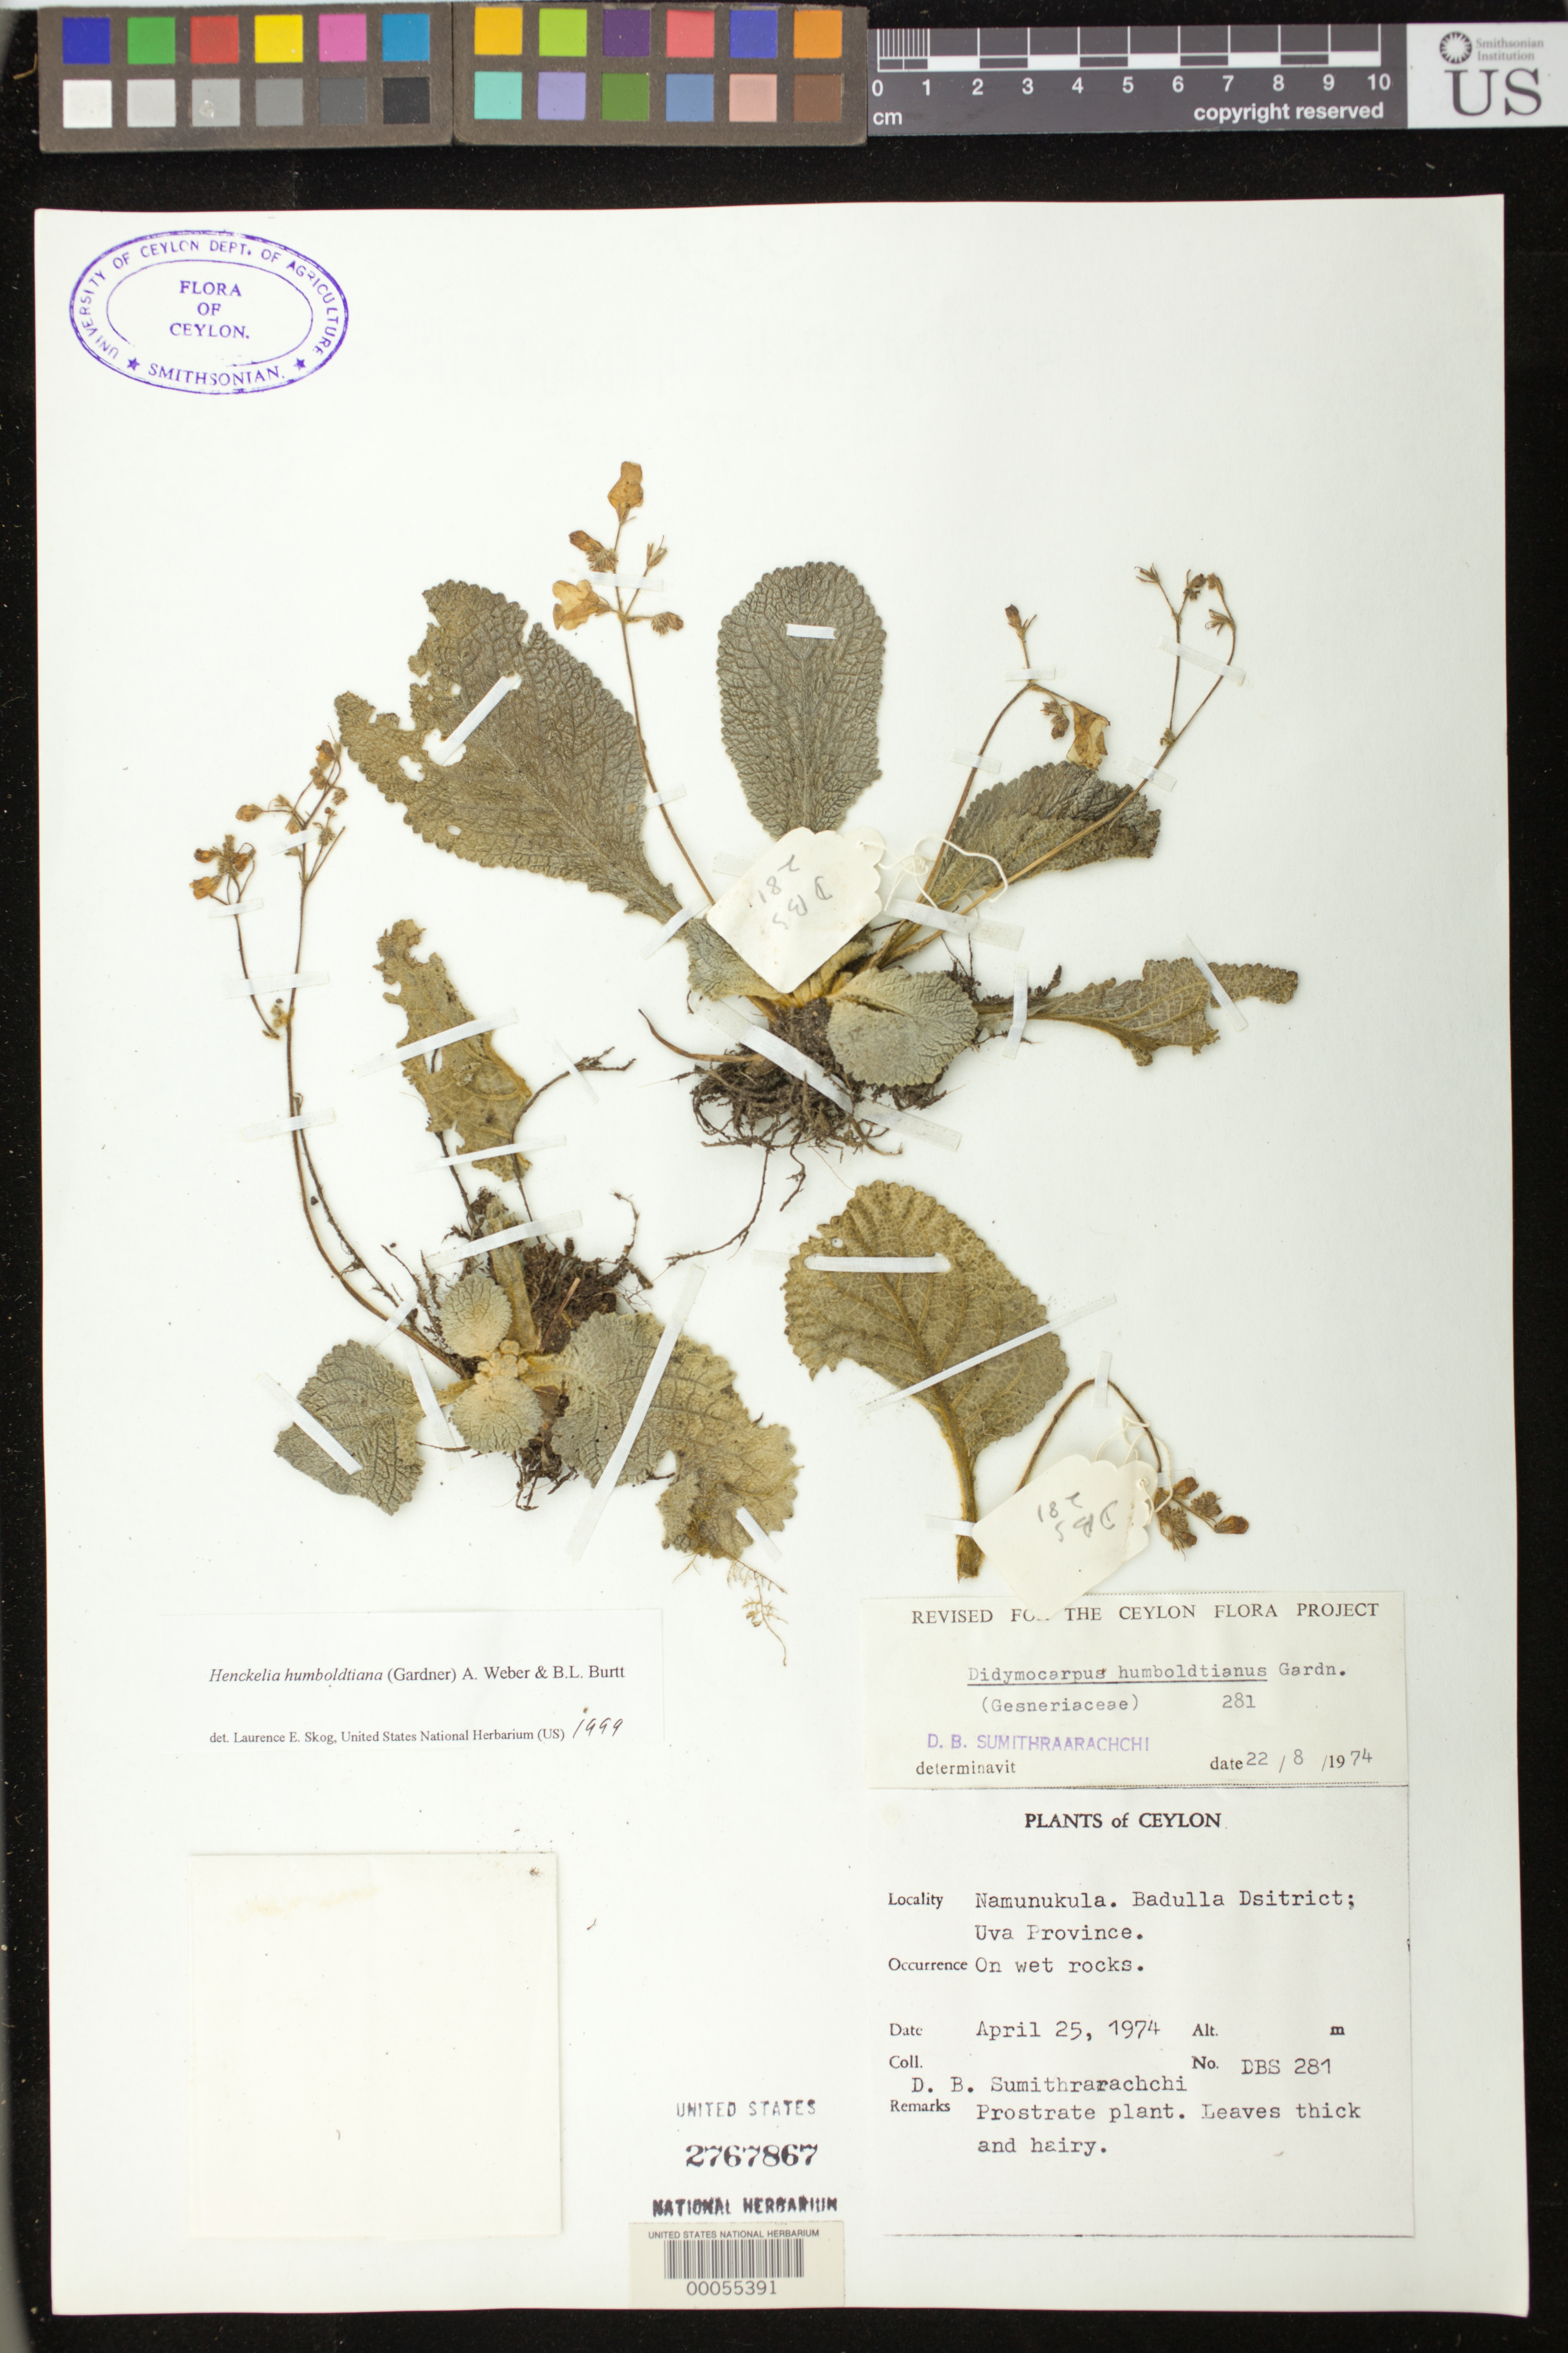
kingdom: Plantae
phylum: Tracheophyta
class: Magnoliopsida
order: Lamiales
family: Gesneriaceae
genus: Henckelia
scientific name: Henckelia humboldtiana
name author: (Gardner) A. Weber & B.L. Burtt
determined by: Skog, Laurence E.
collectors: D. B. Sumithraarachchi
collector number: DBS 281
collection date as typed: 25 Apr 1974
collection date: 1974-04-25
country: Sri Lanka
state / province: Uva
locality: Badulla dist., Namunukula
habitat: On wet rocks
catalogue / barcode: US 2767867